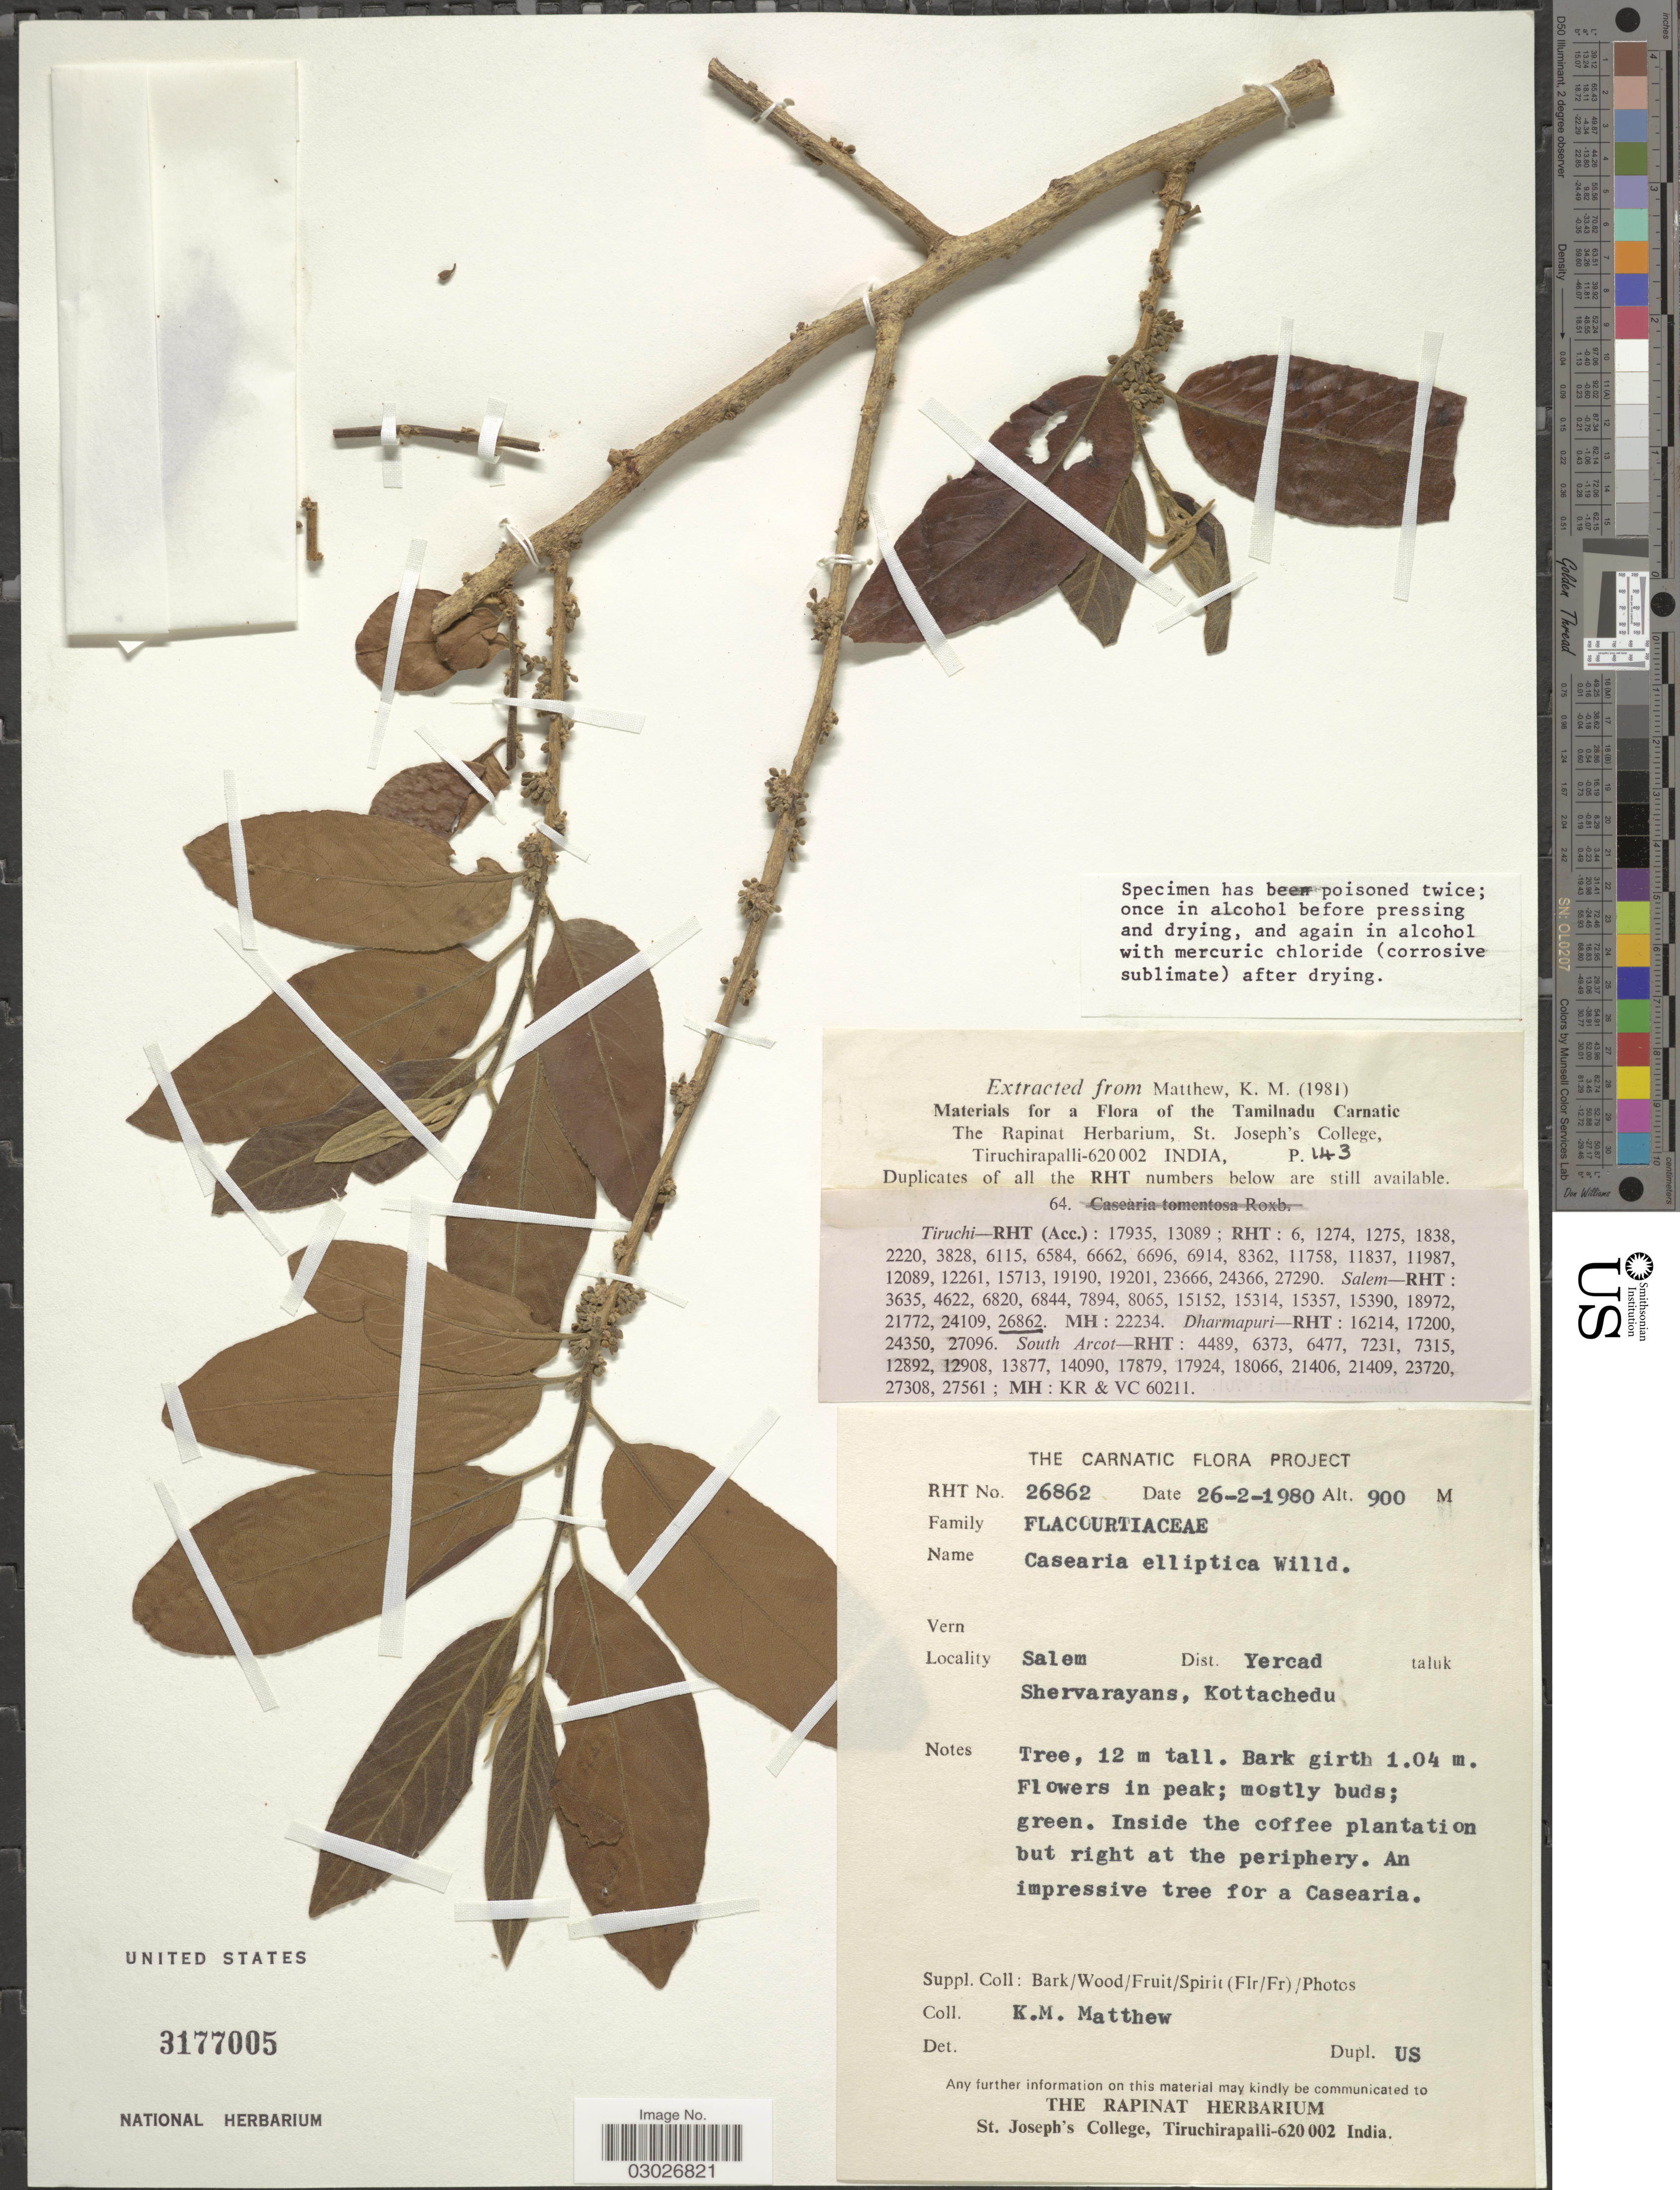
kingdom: Plantae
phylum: Tracheophyta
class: Magnoliopsida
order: Malpighiales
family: Salicaceae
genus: Casearia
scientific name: Casearia tomentosa subsp. tomentosa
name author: Roxb.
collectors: K. M. Matthew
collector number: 26862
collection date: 1980-02-26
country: India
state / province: Tamil Nadu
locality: Tamilnadu Carnatic. Carnatic. Salem, Dist. Yercad taluk Shervarayans, Kottachedu.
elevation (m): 900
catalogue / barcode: US 3177005